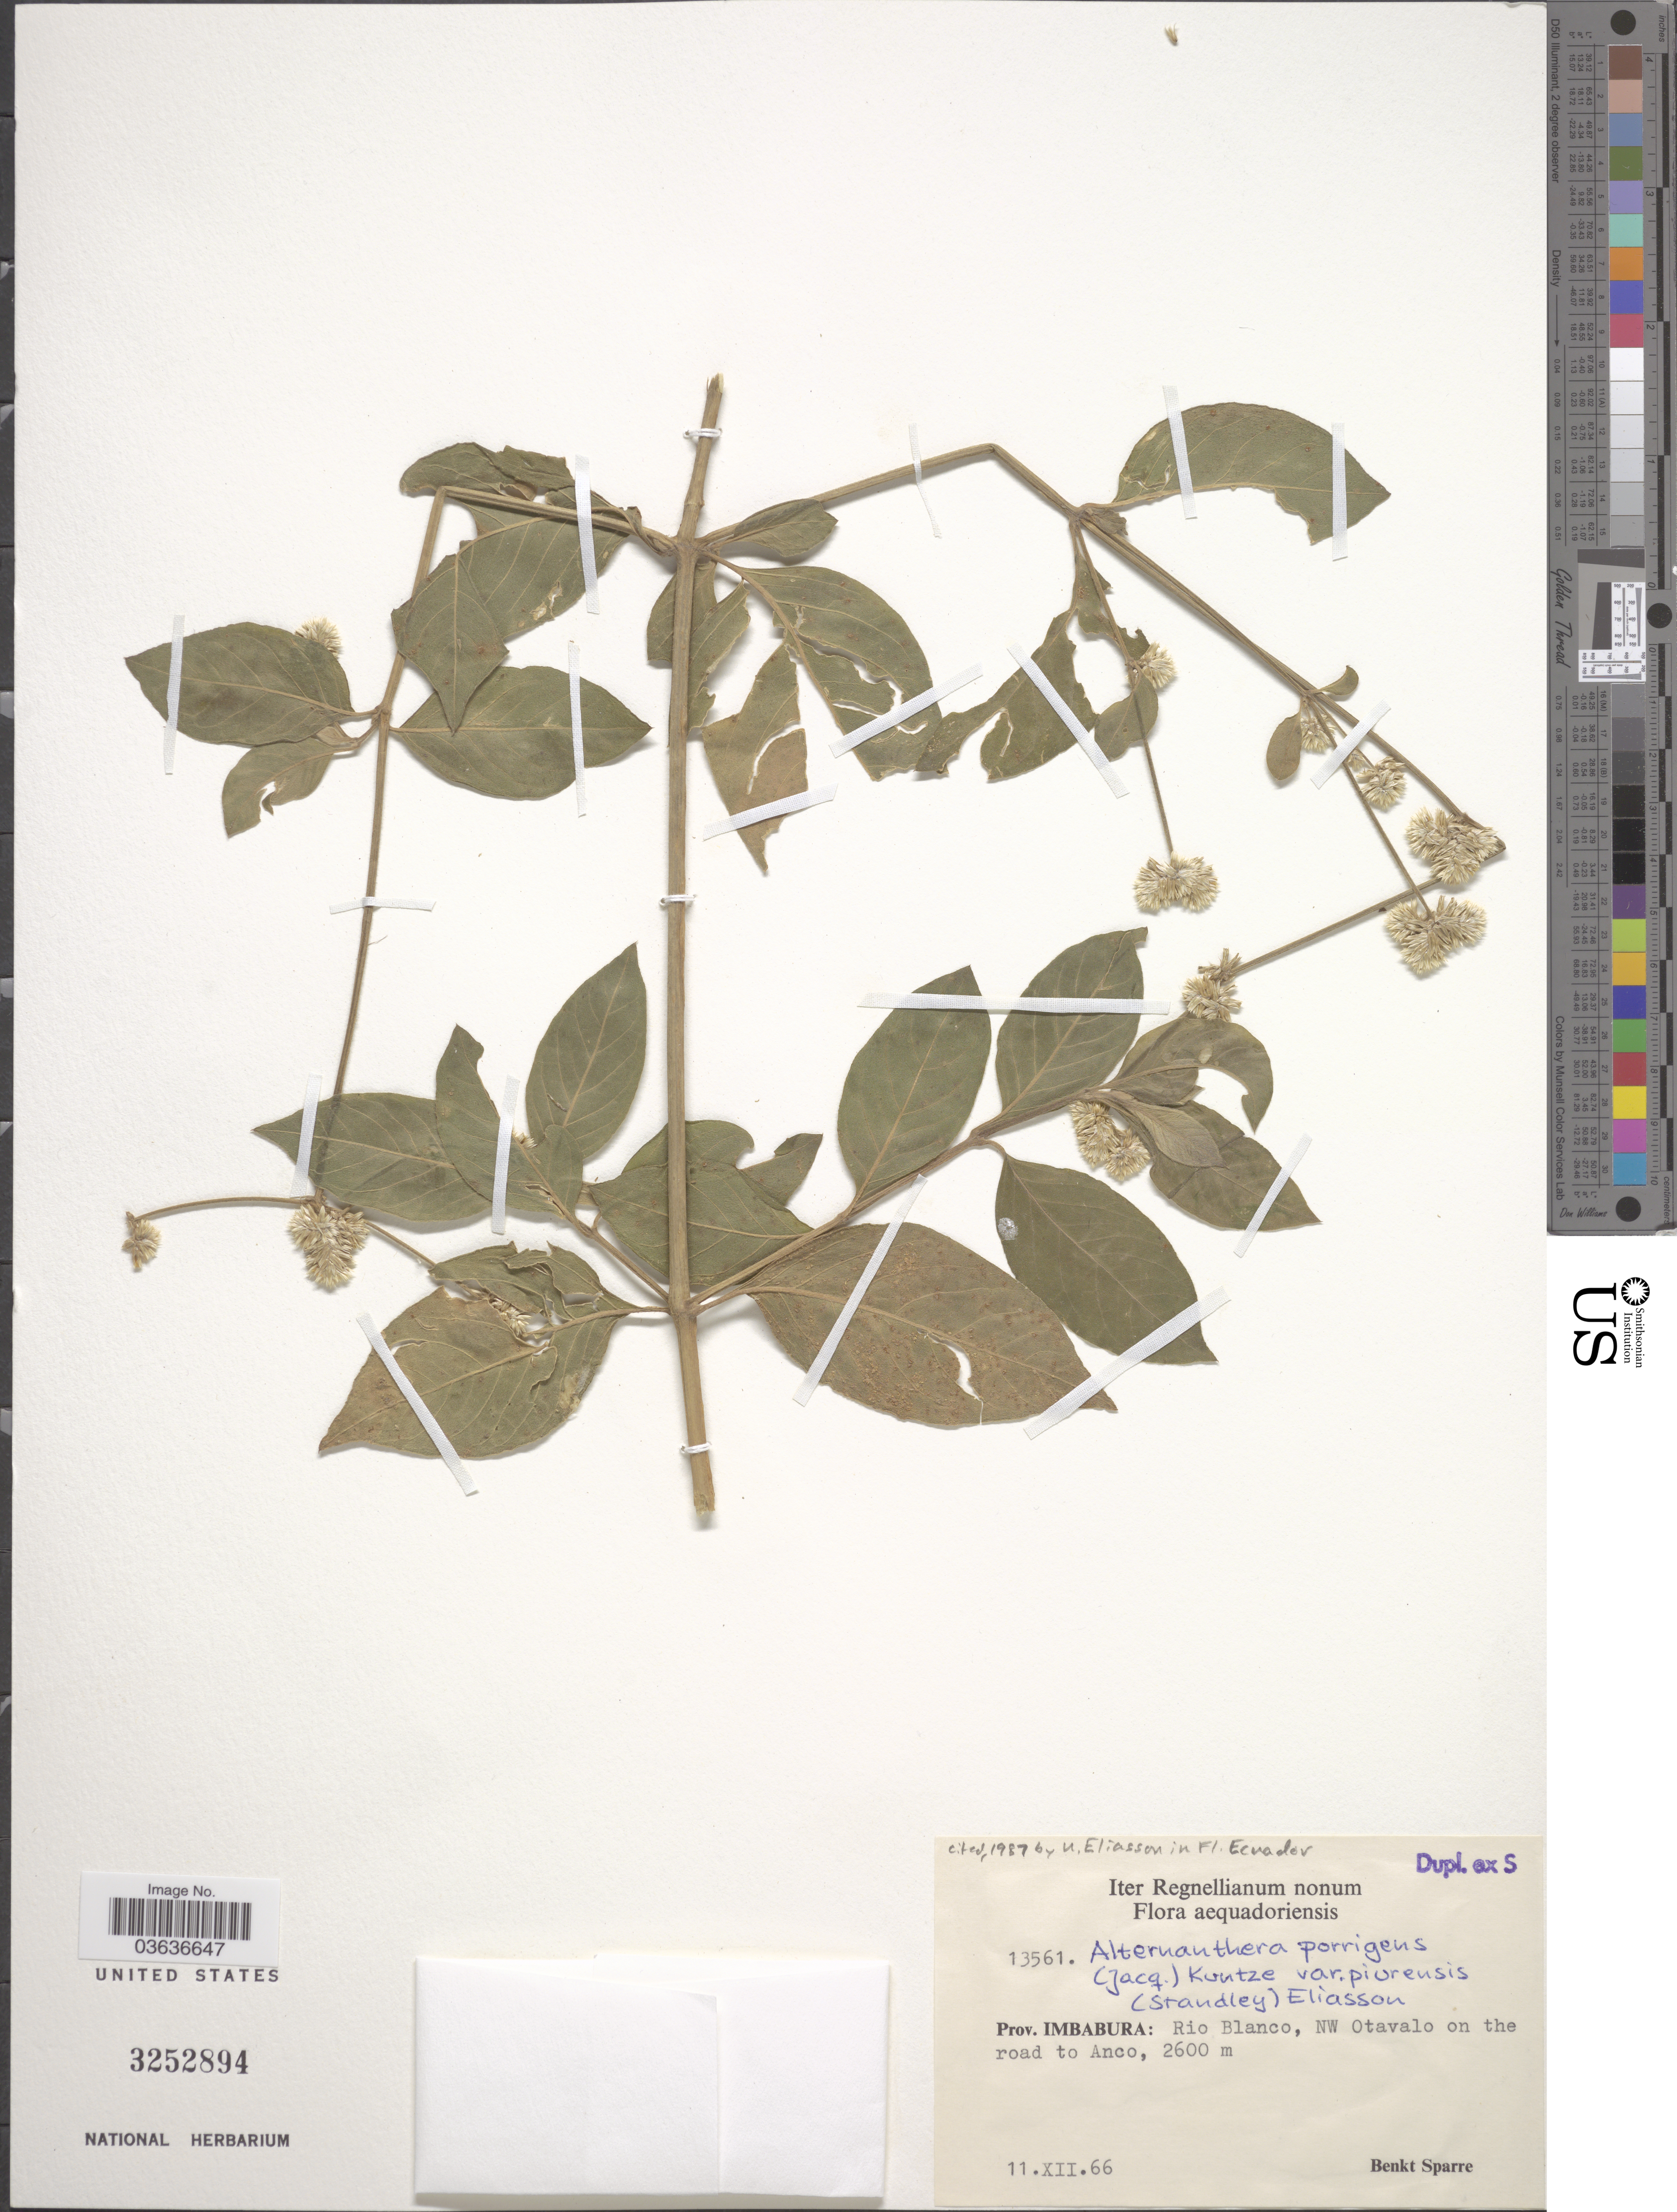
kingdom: Plantae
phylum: Tracheophyta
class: Magnoliopsida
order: Caryophyllales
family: Amaranthaceae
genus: Alternanthera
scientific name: Alternanthera porrigens var. piurensis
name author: (Standl.) Eliasson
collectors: B. Sparre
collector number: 13561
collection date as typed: Transcribed d/m/y: 11/12/66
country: Ecuador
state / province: Imbabura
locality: Rio Blanco, NW Otavalo on the road to Anco.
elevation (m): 2600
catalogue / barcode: US 3252894